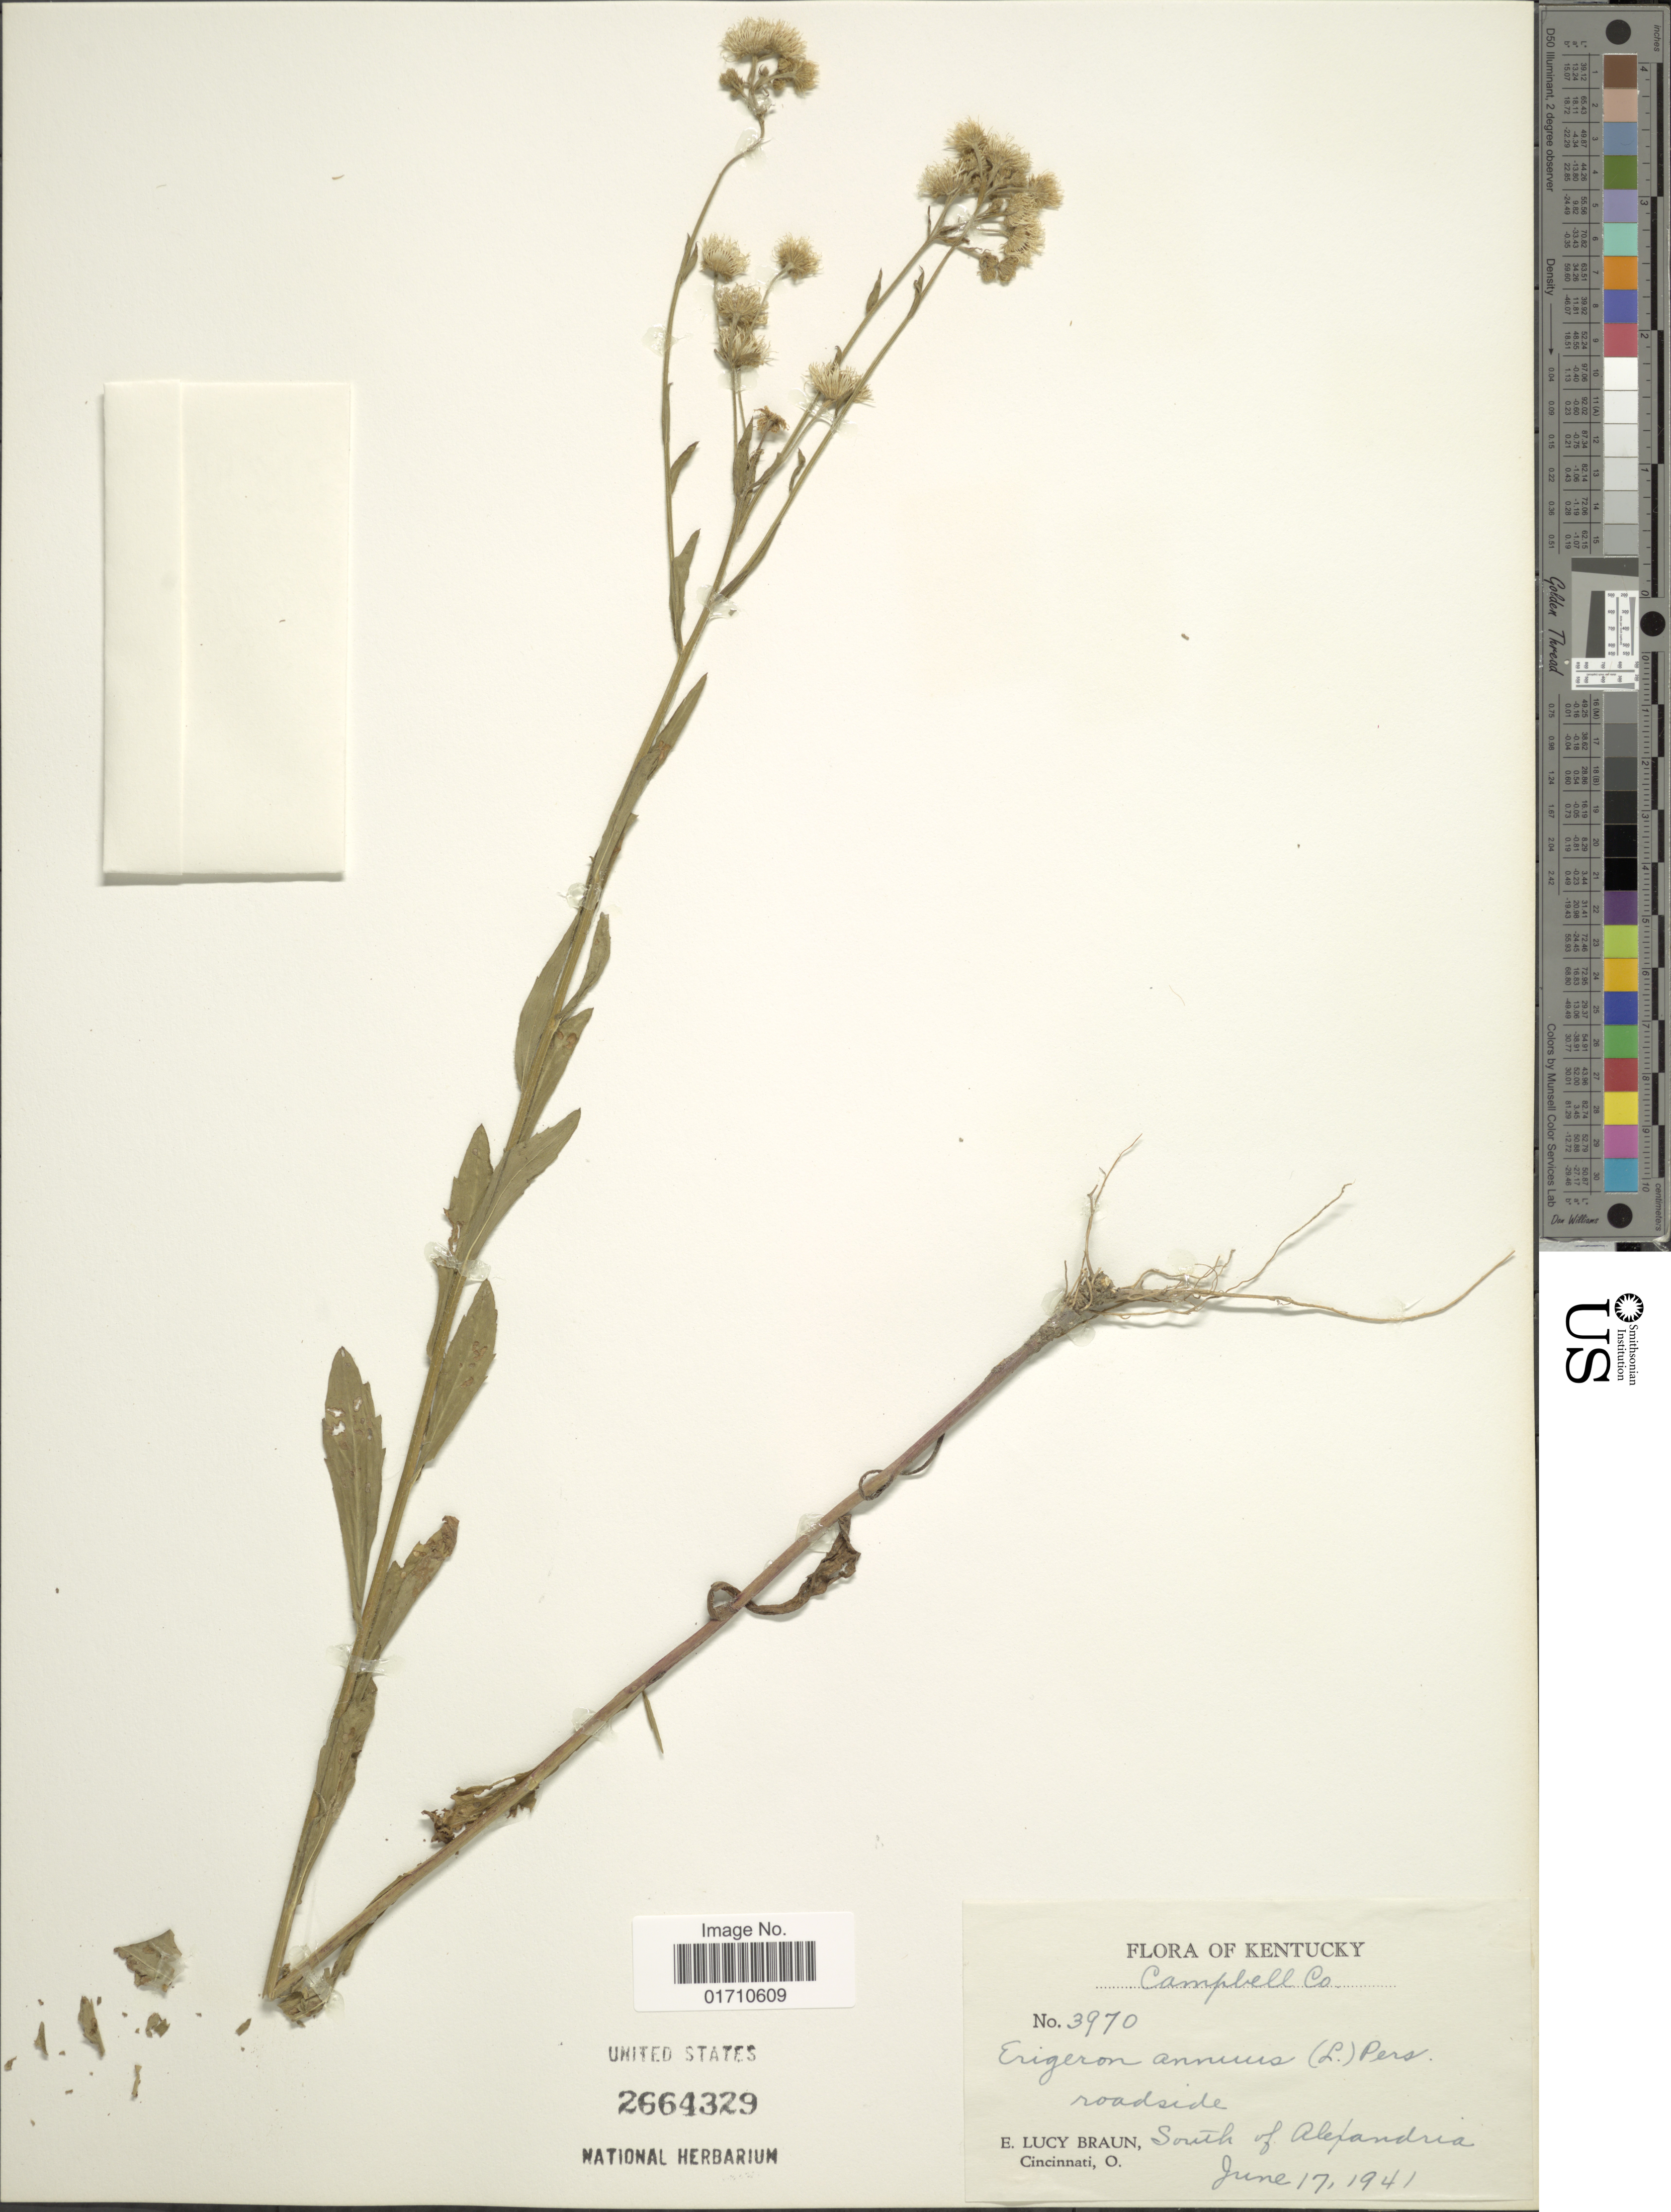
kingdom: Plantae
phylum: Tracheophyta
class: Magnoliopsida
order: Asterales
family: Asteraceae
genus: Erigeron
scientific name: Erigeron annuus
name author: (L.) Pers.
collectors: E. L. Braun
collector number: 3970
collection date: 1941-06-17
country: United States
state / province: Kentucky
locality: Campbell Co, roadside, South of Alexandria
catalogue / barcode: US 2664329